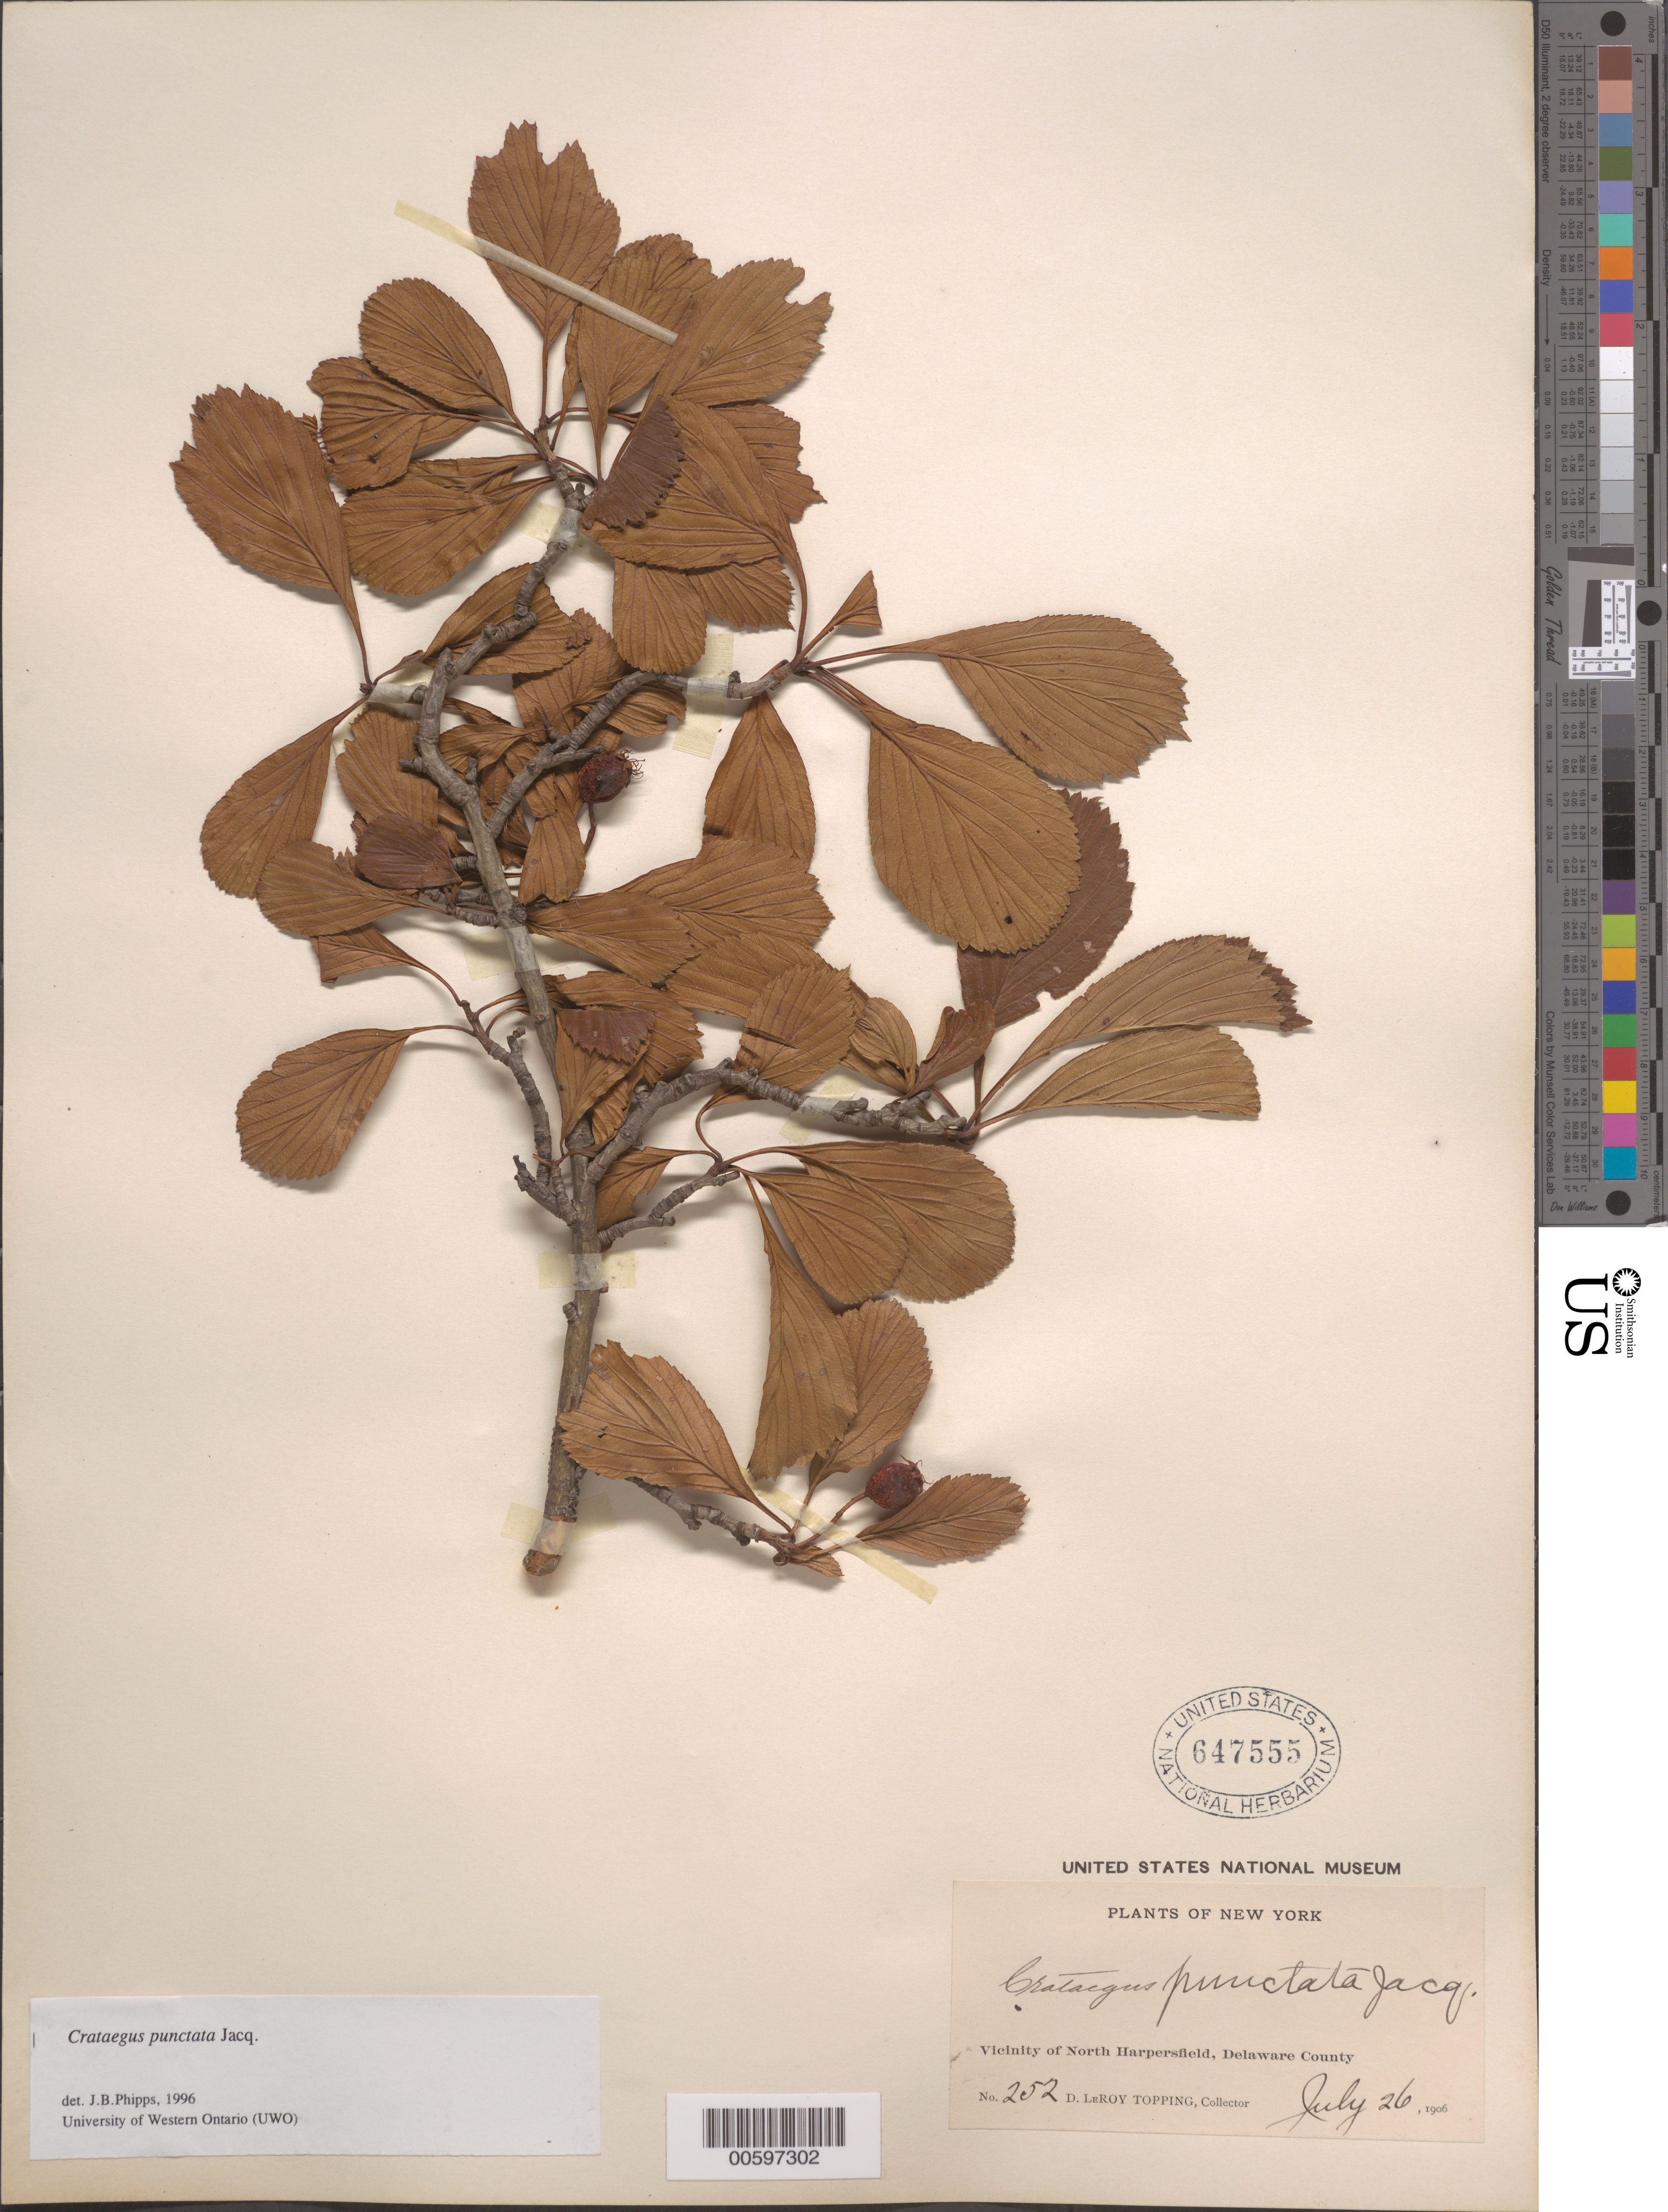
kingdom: Plantae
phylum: Tracheophyta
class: Magnoliopsida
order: Rosales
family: Rosaceae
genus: Crataegus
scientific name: Crataegus punctata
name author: Jacq.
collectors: D. L. Topping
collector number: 252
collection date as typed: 26 Jul 1906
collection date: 1906-07-26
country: United States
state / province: New York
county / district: Delaware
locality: Vicinity of North Harpersfield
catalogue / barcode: US 647555